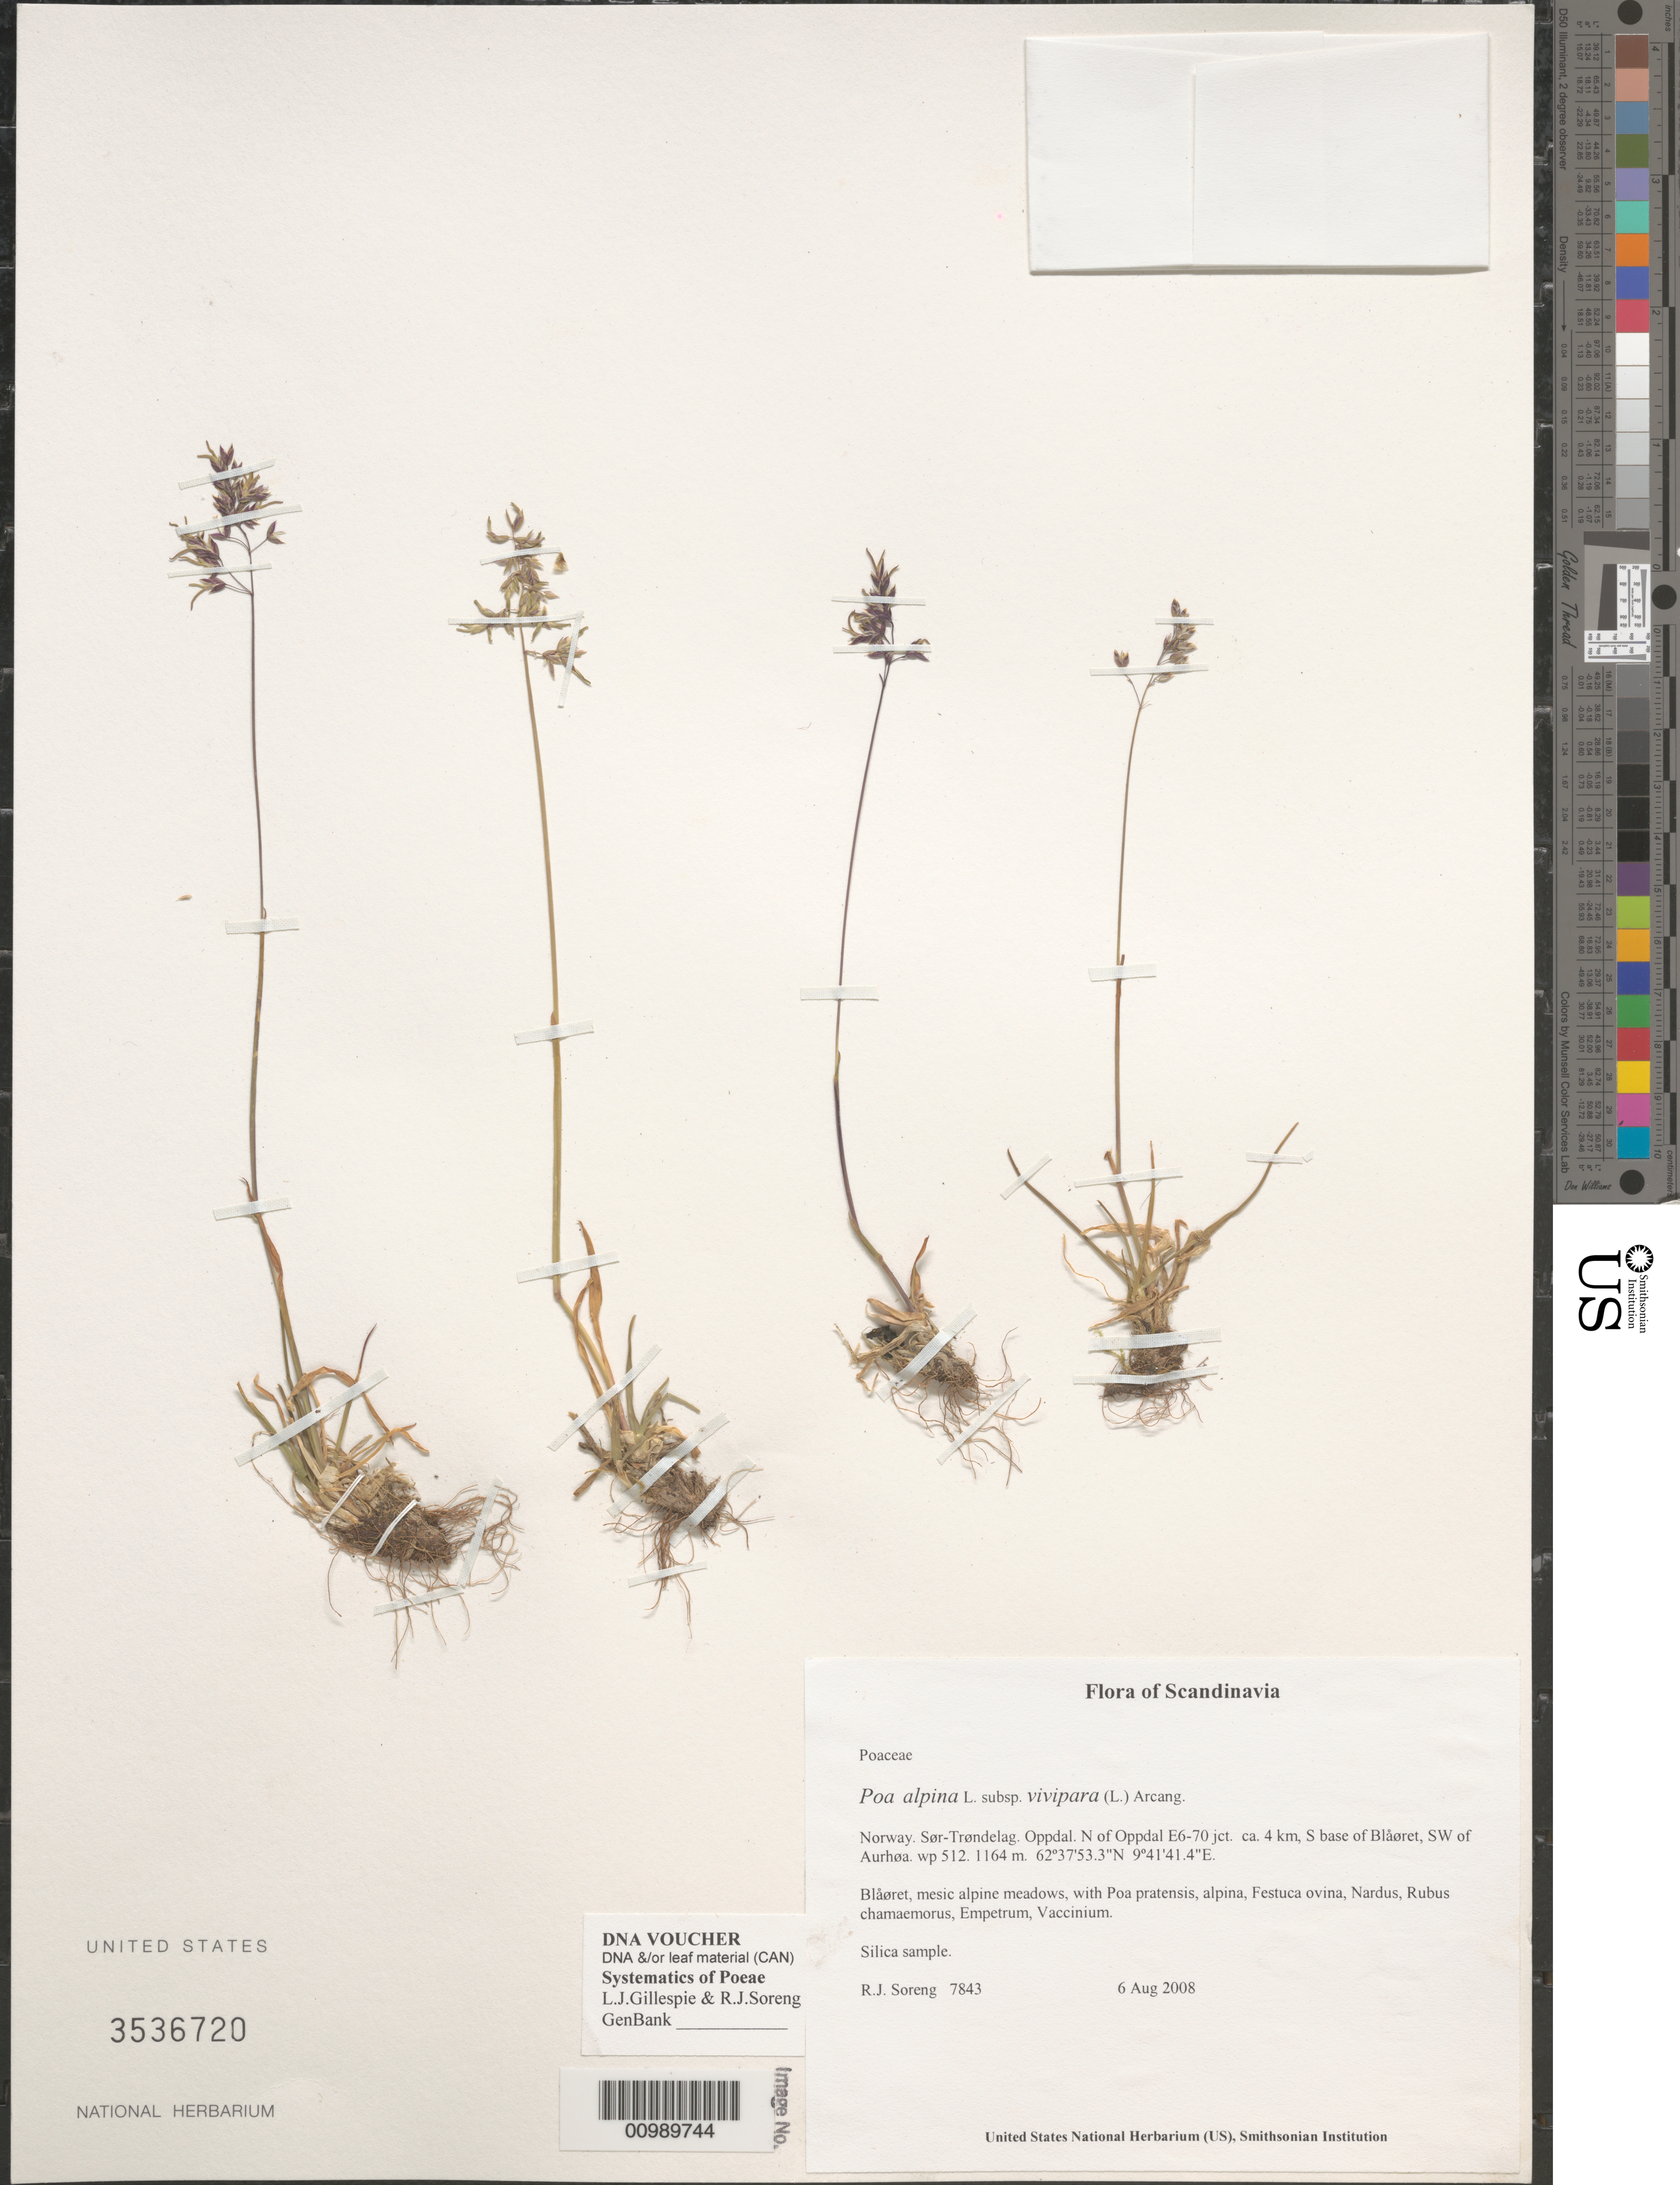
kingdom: Plantae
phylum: Tracheophyta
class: Liliopsida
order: Poales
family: Poaceae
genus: Poa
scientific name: Poa alpina subsp. vivipara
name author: (L.) Arcang.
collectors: R. J. Soreng & N. L. Soreng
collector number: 7843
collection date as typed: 06 Aug 2008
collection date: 2008-08-06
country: Norway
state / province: Trøndelag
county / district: Oppdal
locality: N of Oppdal E6-70 jct. ca. 4 km, S base of Blåøret, SW of Aurhøa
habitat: Blåøret, mesic alpine meadows, with Poa pratensis, alpina, Festuca ovina, Nardus, Rubus chamaemorus, Empetrum, Vaccinium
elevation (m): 1164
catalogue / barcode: US 3536720